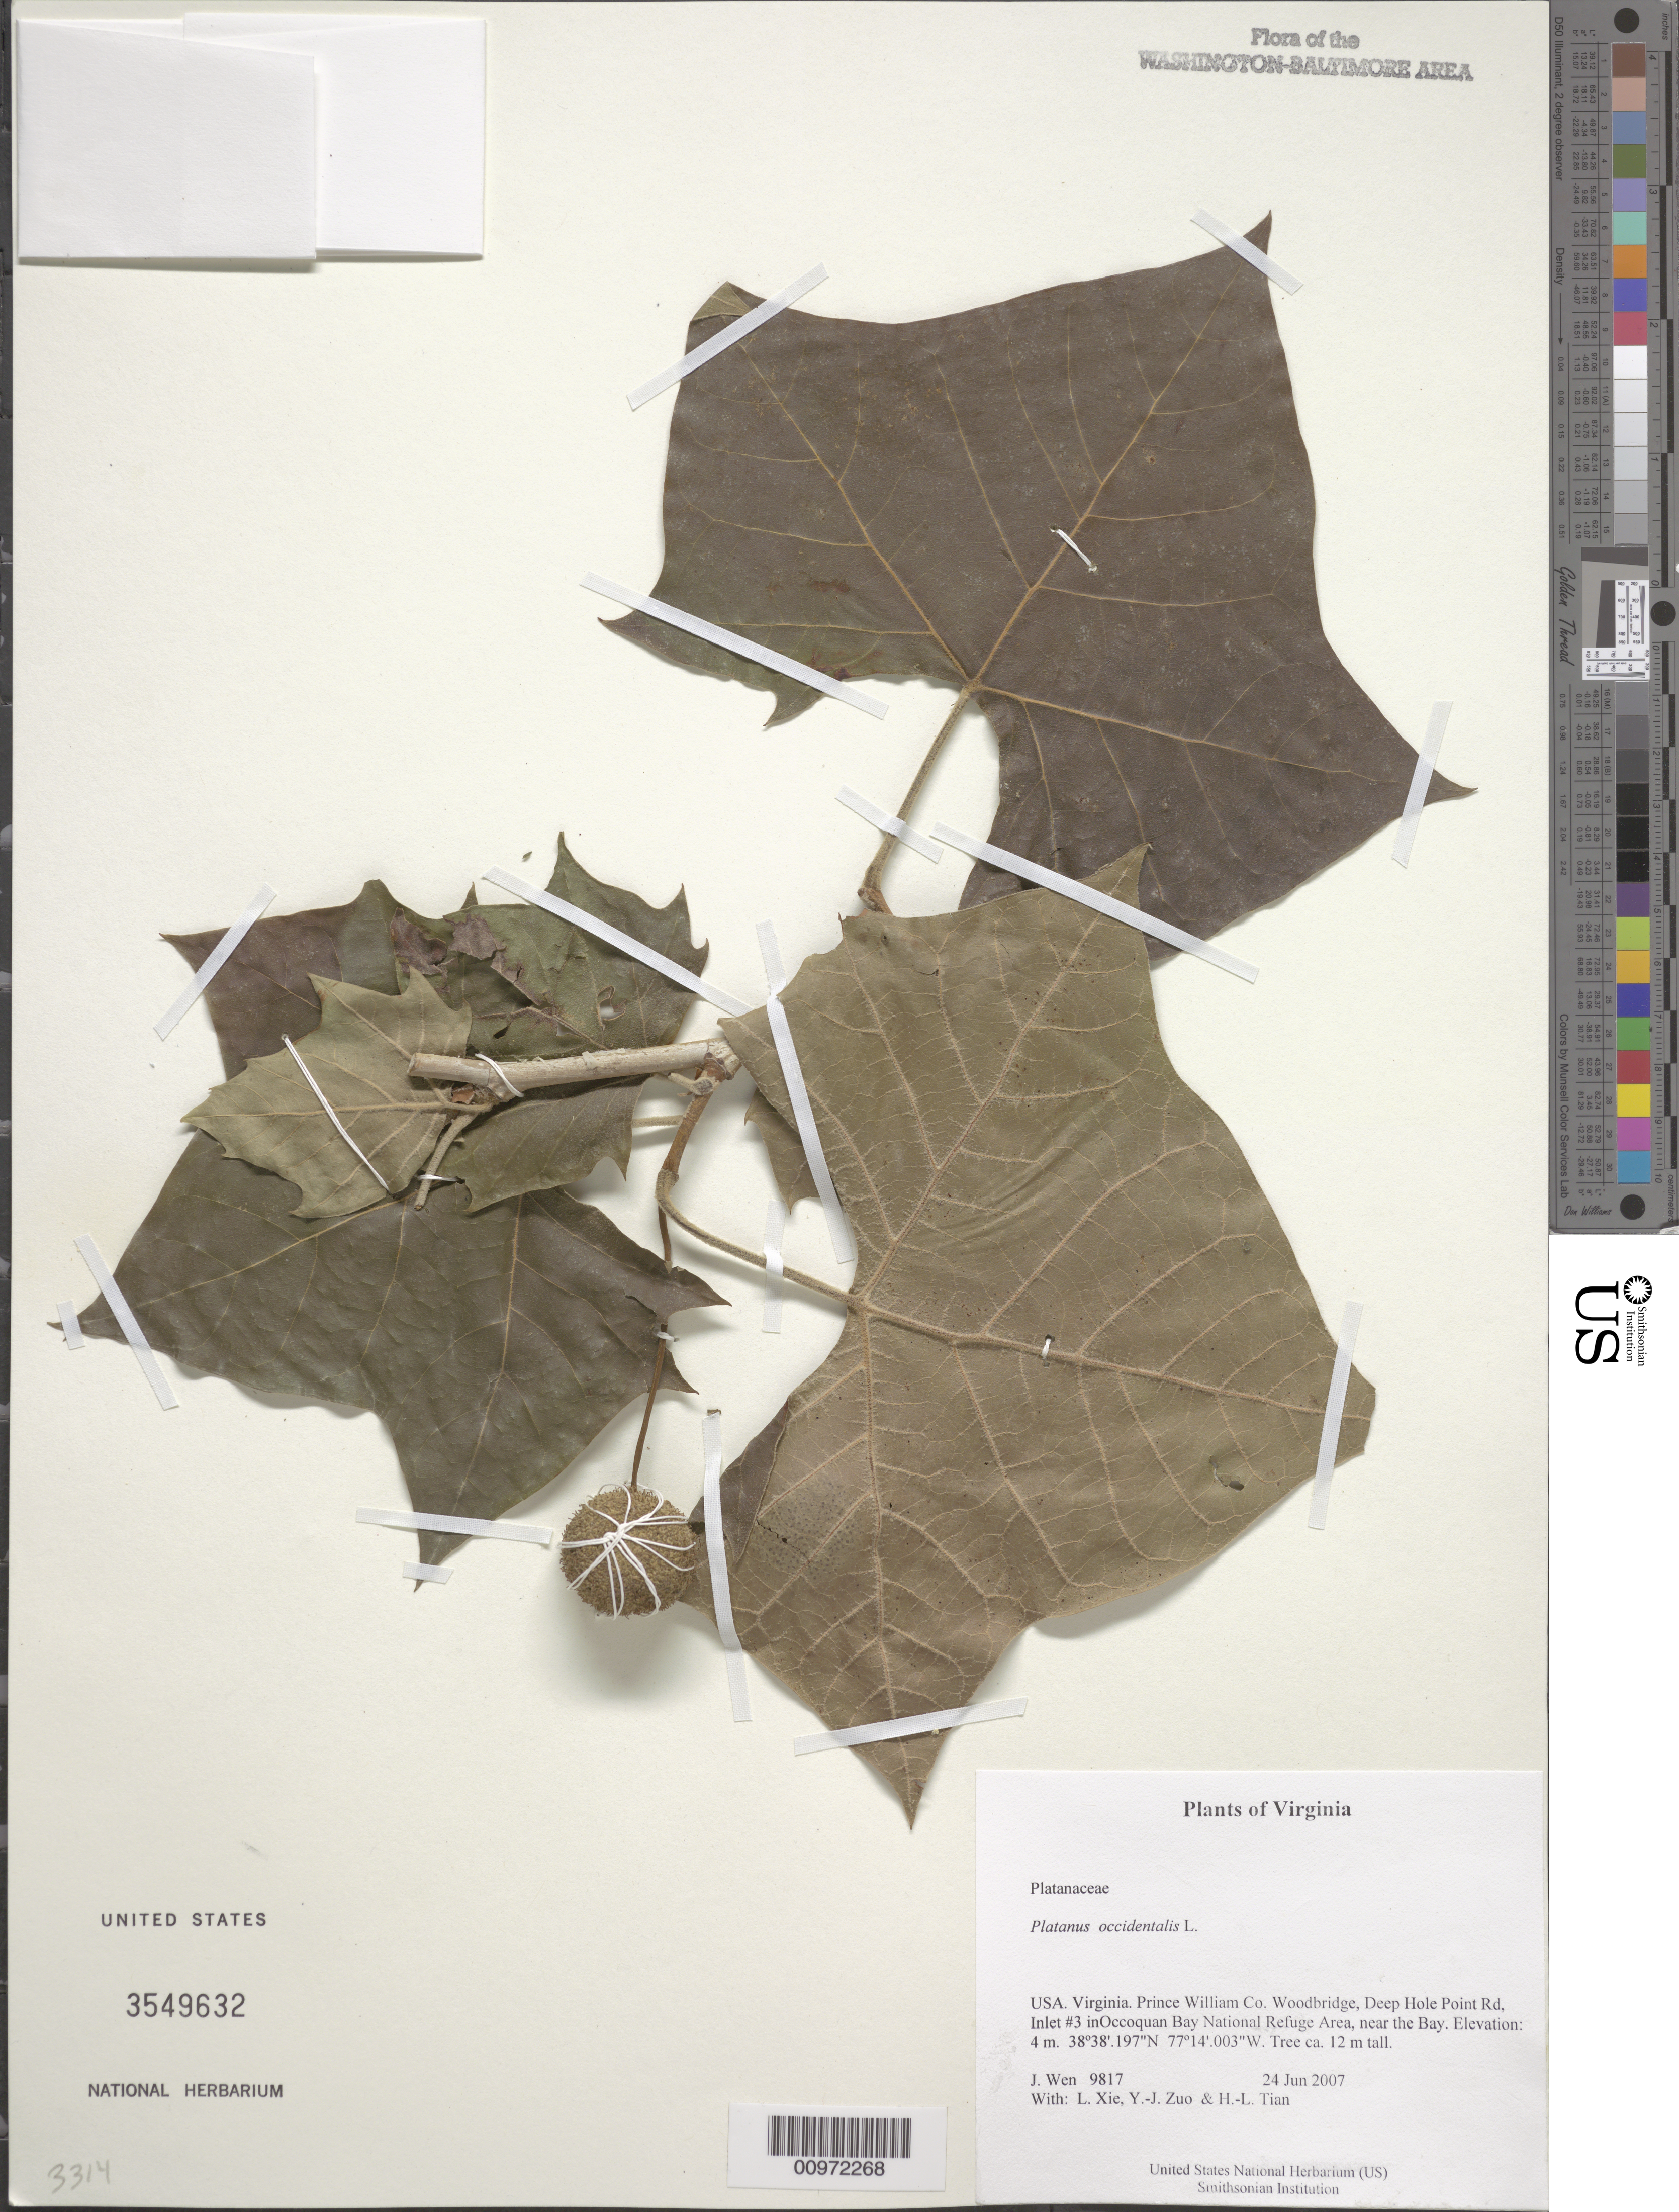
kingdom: Plantae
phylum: Tracheophyta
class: Magnoliopsida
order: Proteales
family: Platanaceae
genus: Platanus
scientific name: Platanus occidentalis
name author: L.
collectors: J. Wen, L. Xie, Y. Zuo & H. Tian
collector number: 9817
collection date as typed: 24 Jun 2007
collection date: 2007-06-24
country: United States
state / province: Virginia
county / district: Prince William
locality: Woodbridge, Deep Hole Point Rd., Inlet #3 in Occoquan Bay National Wildlife Area, near the Bay.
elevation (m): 4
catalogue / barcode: US 3549632